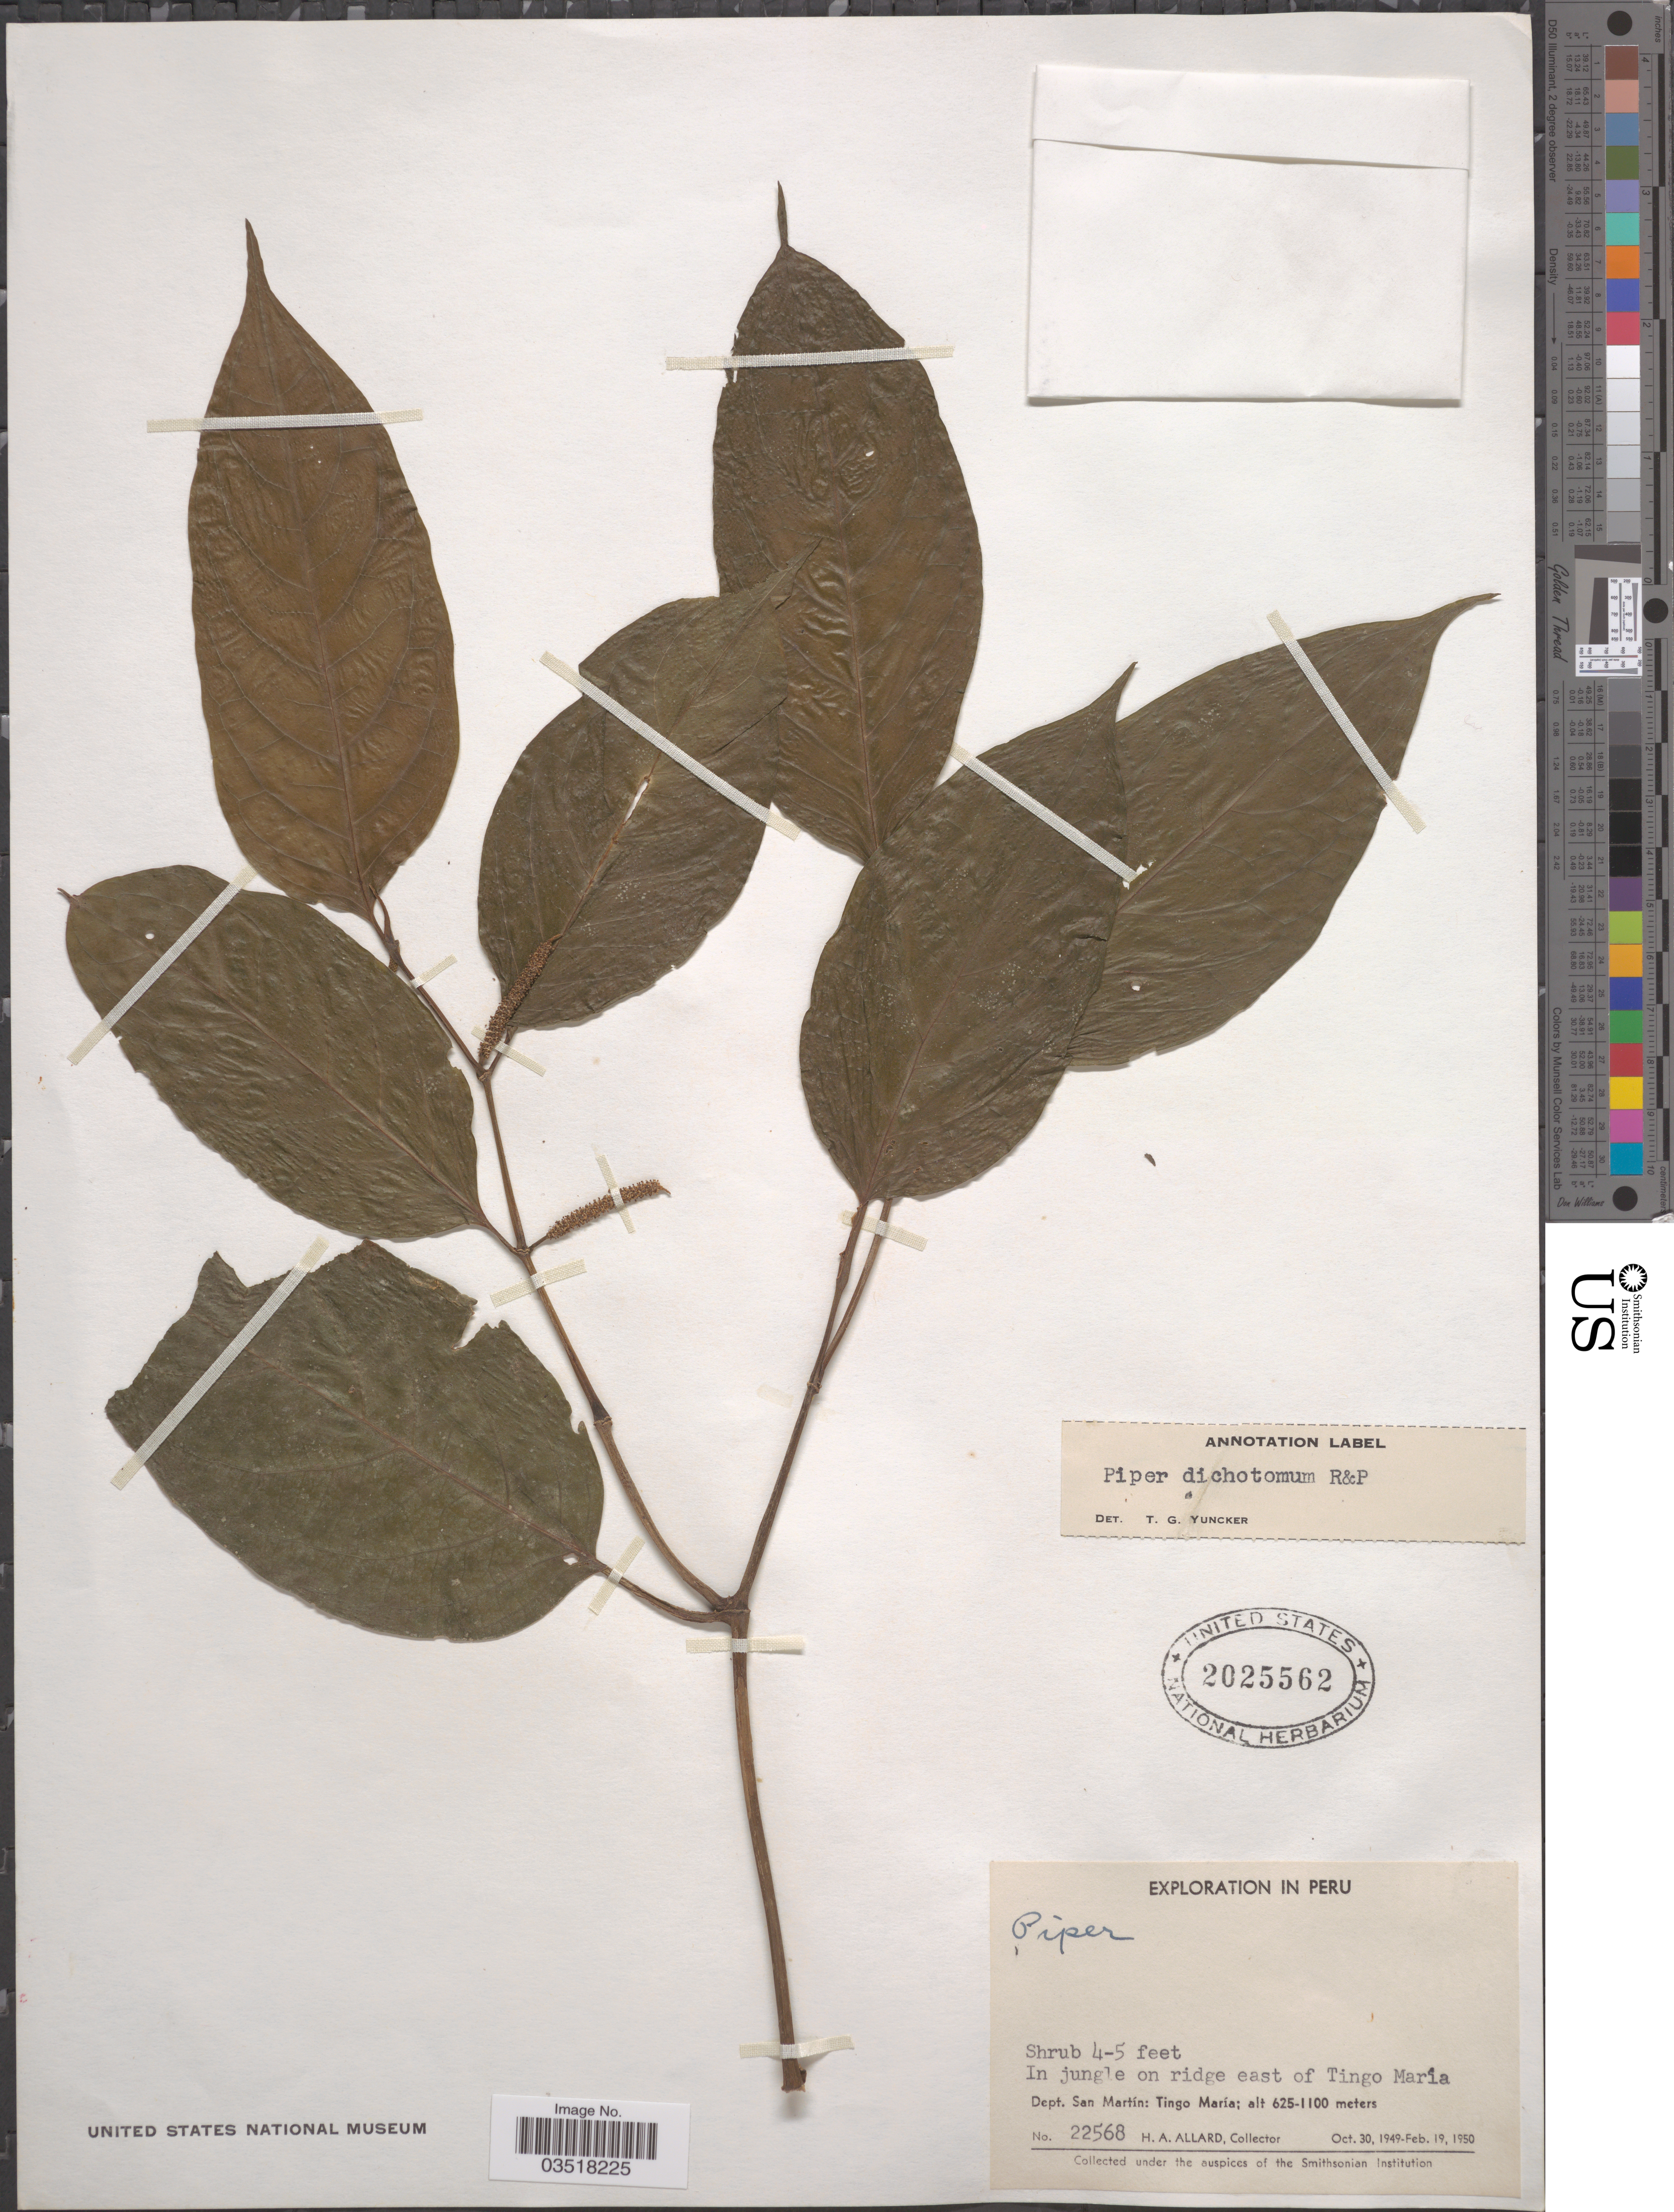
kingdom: Plantae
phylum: Tracheophyta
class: Magnoliopsida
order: Piperales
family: Piperaceae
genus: Piper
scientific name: Piper dichotomum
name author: Ruiz & Pav.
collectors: H. A. Allard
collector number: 22568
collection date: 1949-10-30/1950-02-19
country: Peru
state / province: San Martín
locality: In jungle on ridge east of Tingo María. Dept. San Martín: Tingo María.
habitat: in jungle on ridge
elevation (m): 625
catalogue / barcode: US 2025562